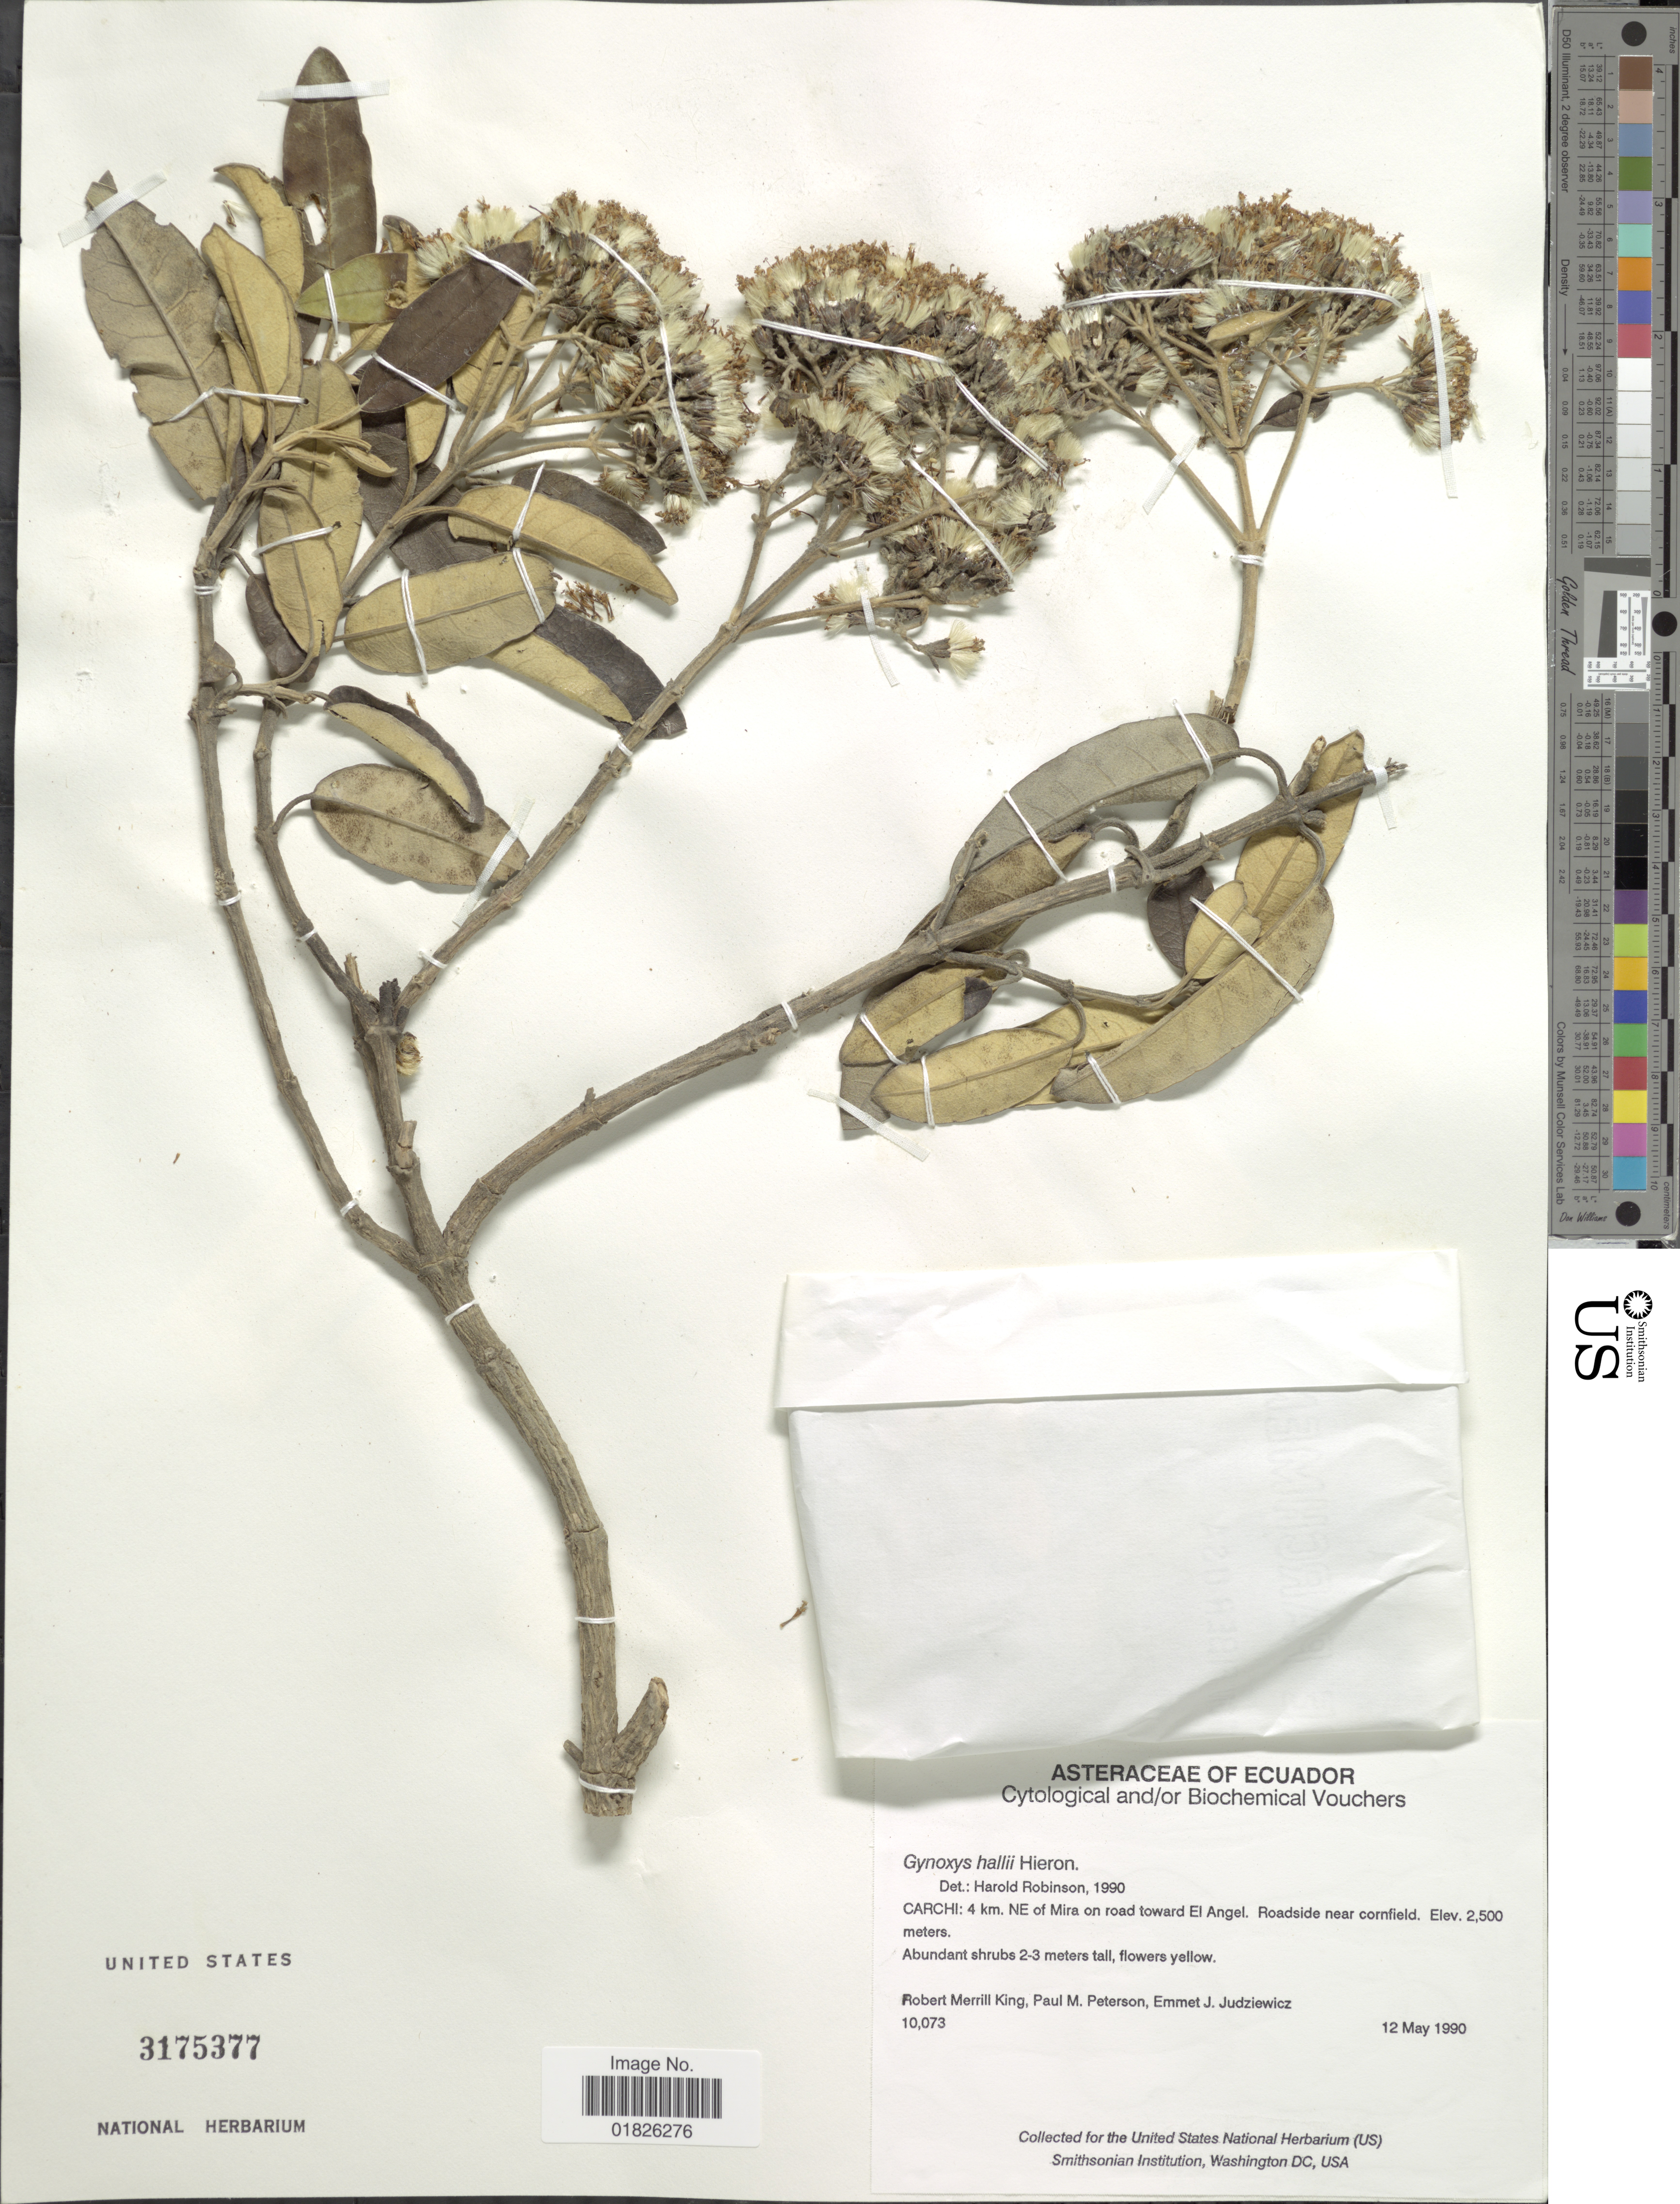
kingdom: Plantae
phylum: Tracheophyta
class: Magnoliopsida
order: Asterales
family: Asteraceae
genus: Gynoxys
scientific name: Gynoxys hallii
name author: Cass.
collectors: R. M. King, P. M. Peterson & E. J. Judziewicz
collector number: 10073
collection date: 1990-05-12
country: Ecuador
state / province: Carchi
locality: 4 km. NE of Mira on road toward El Angel, roadside near cornfield.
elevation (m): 2500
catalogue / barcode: US 3175377